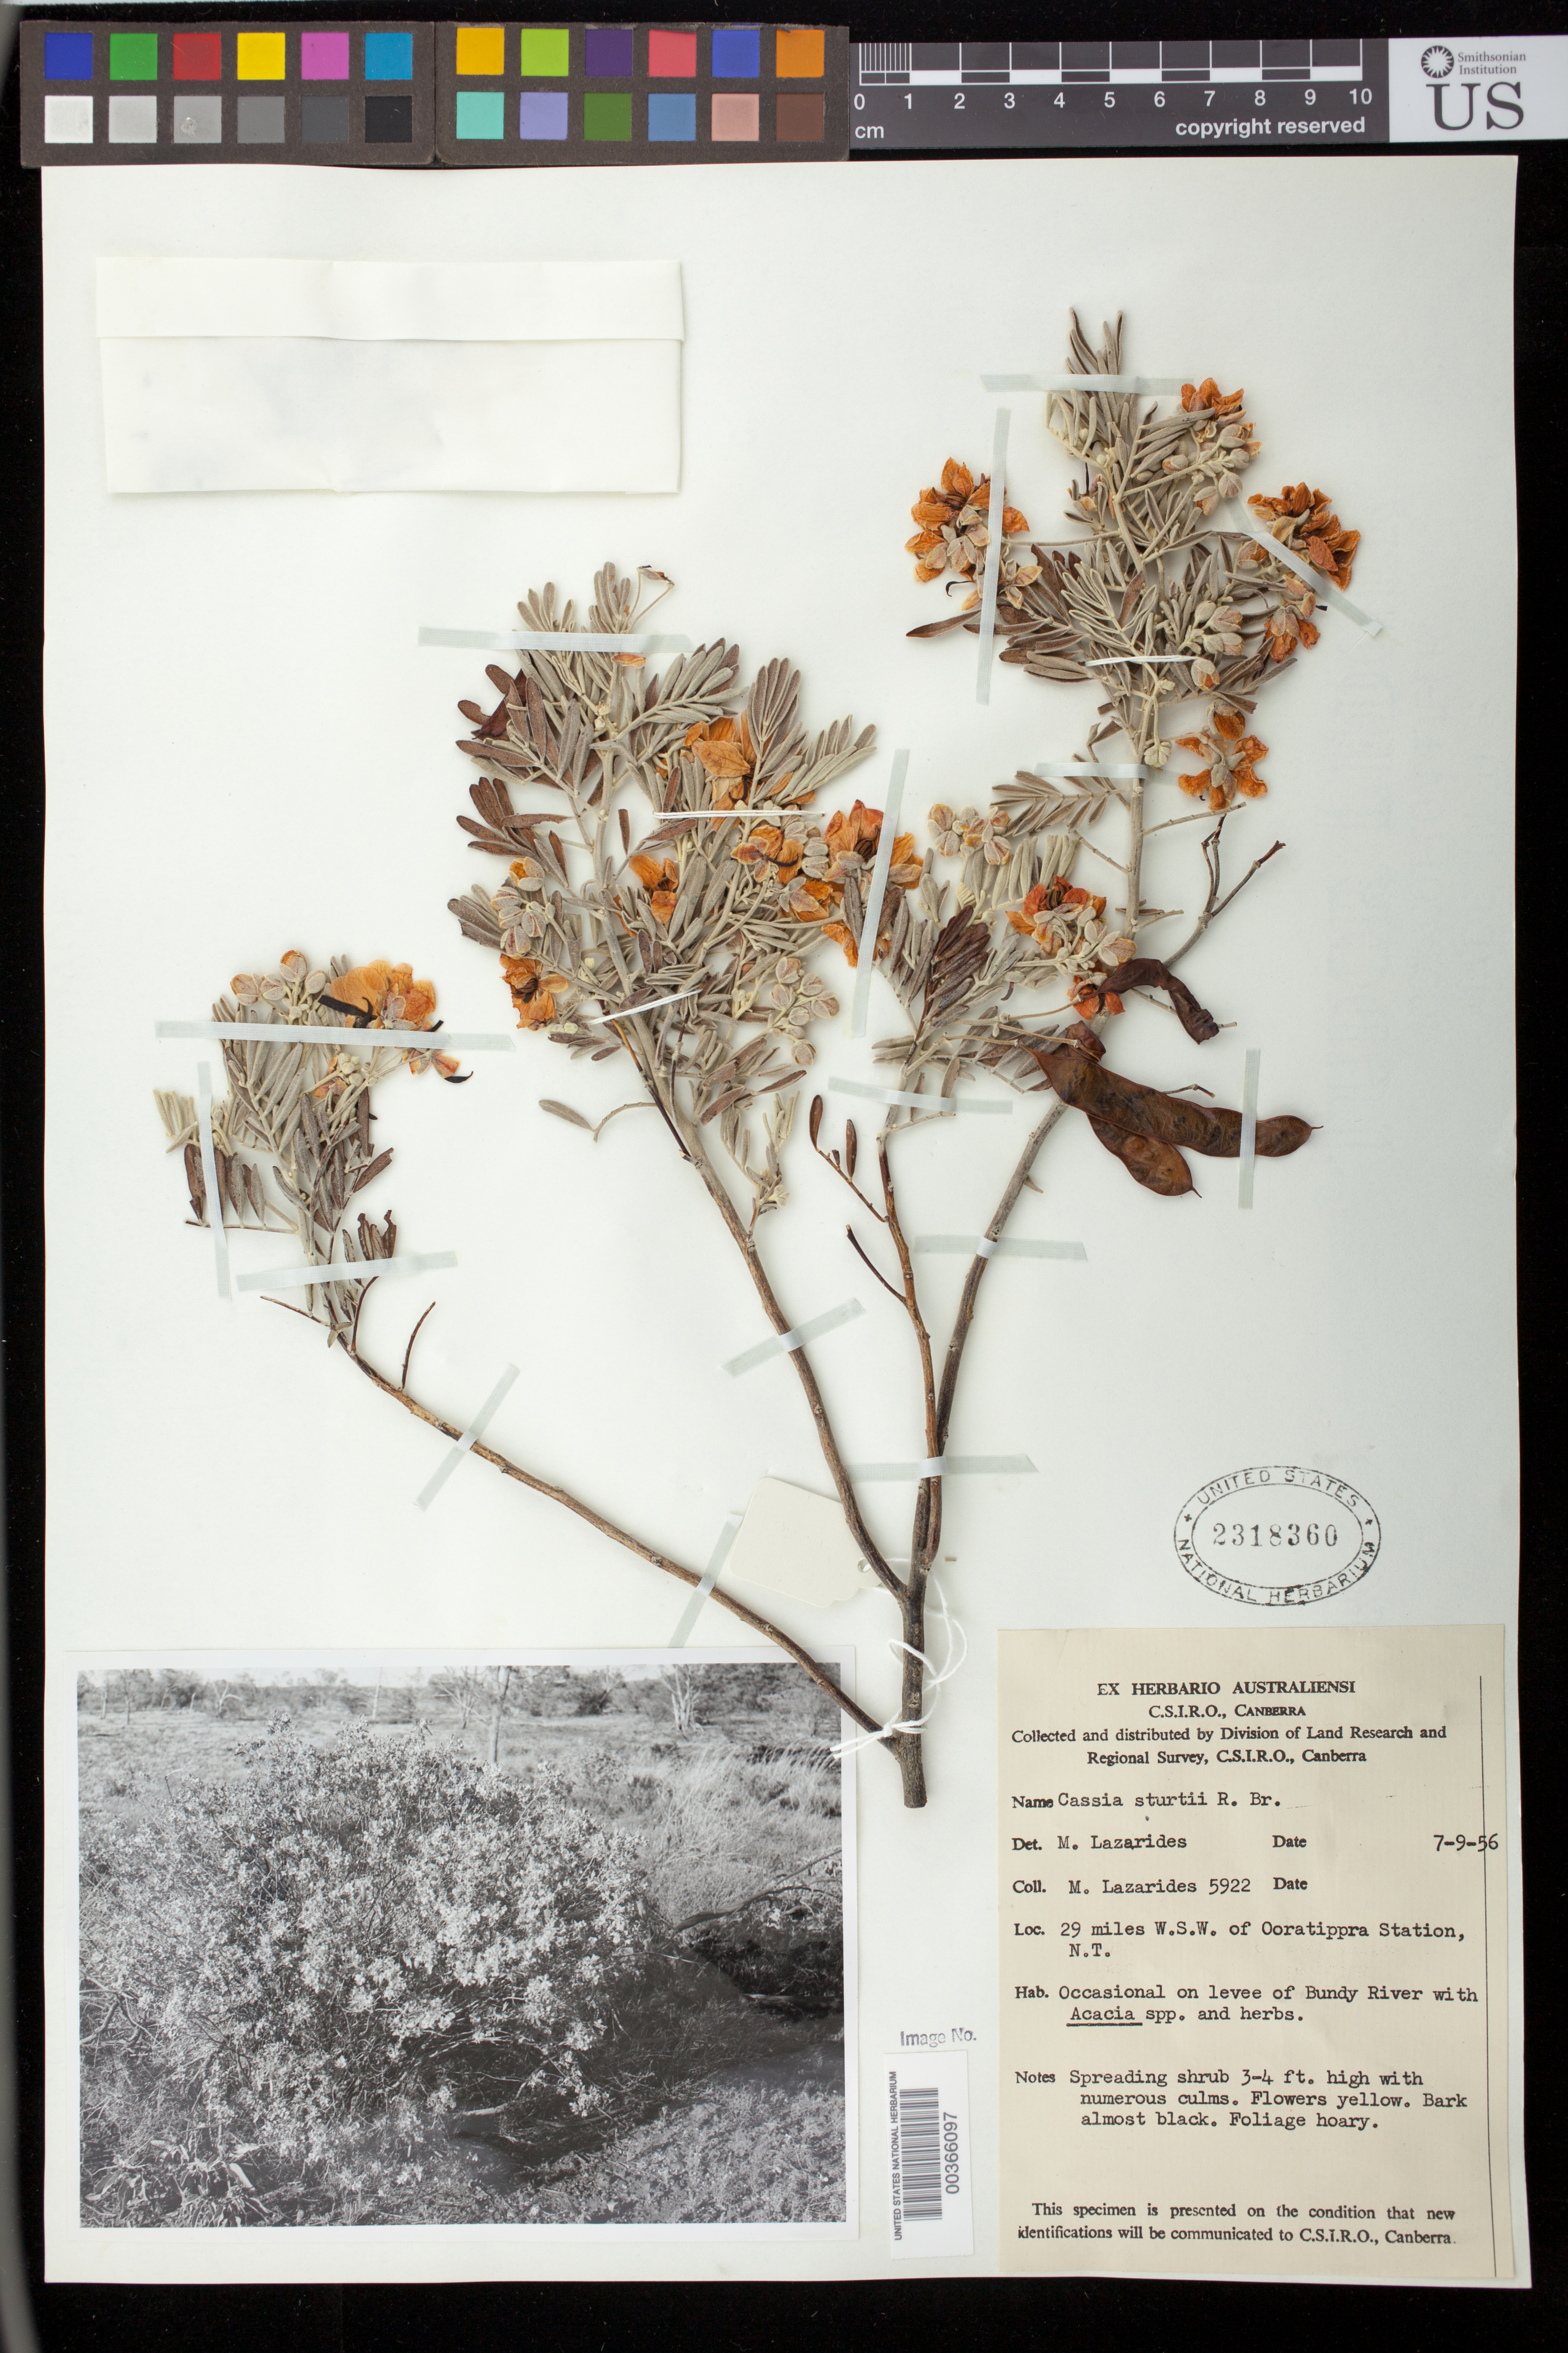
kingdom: Plantae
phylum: Tracheophyta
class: Magnoliopsida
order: Fabales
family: Fabaceae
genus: Senna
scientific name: Senna artemisioides subsp. x sturtii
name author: (R. Br.) Randell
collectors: M. Lazarides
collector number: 5922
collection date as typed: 07 Sep 1956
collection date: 1956-09-07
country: Australia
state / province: Northern Territory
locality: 29 mi wsw of ooratippra station; bundy river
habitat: On levee on river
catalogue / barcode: US 2318360